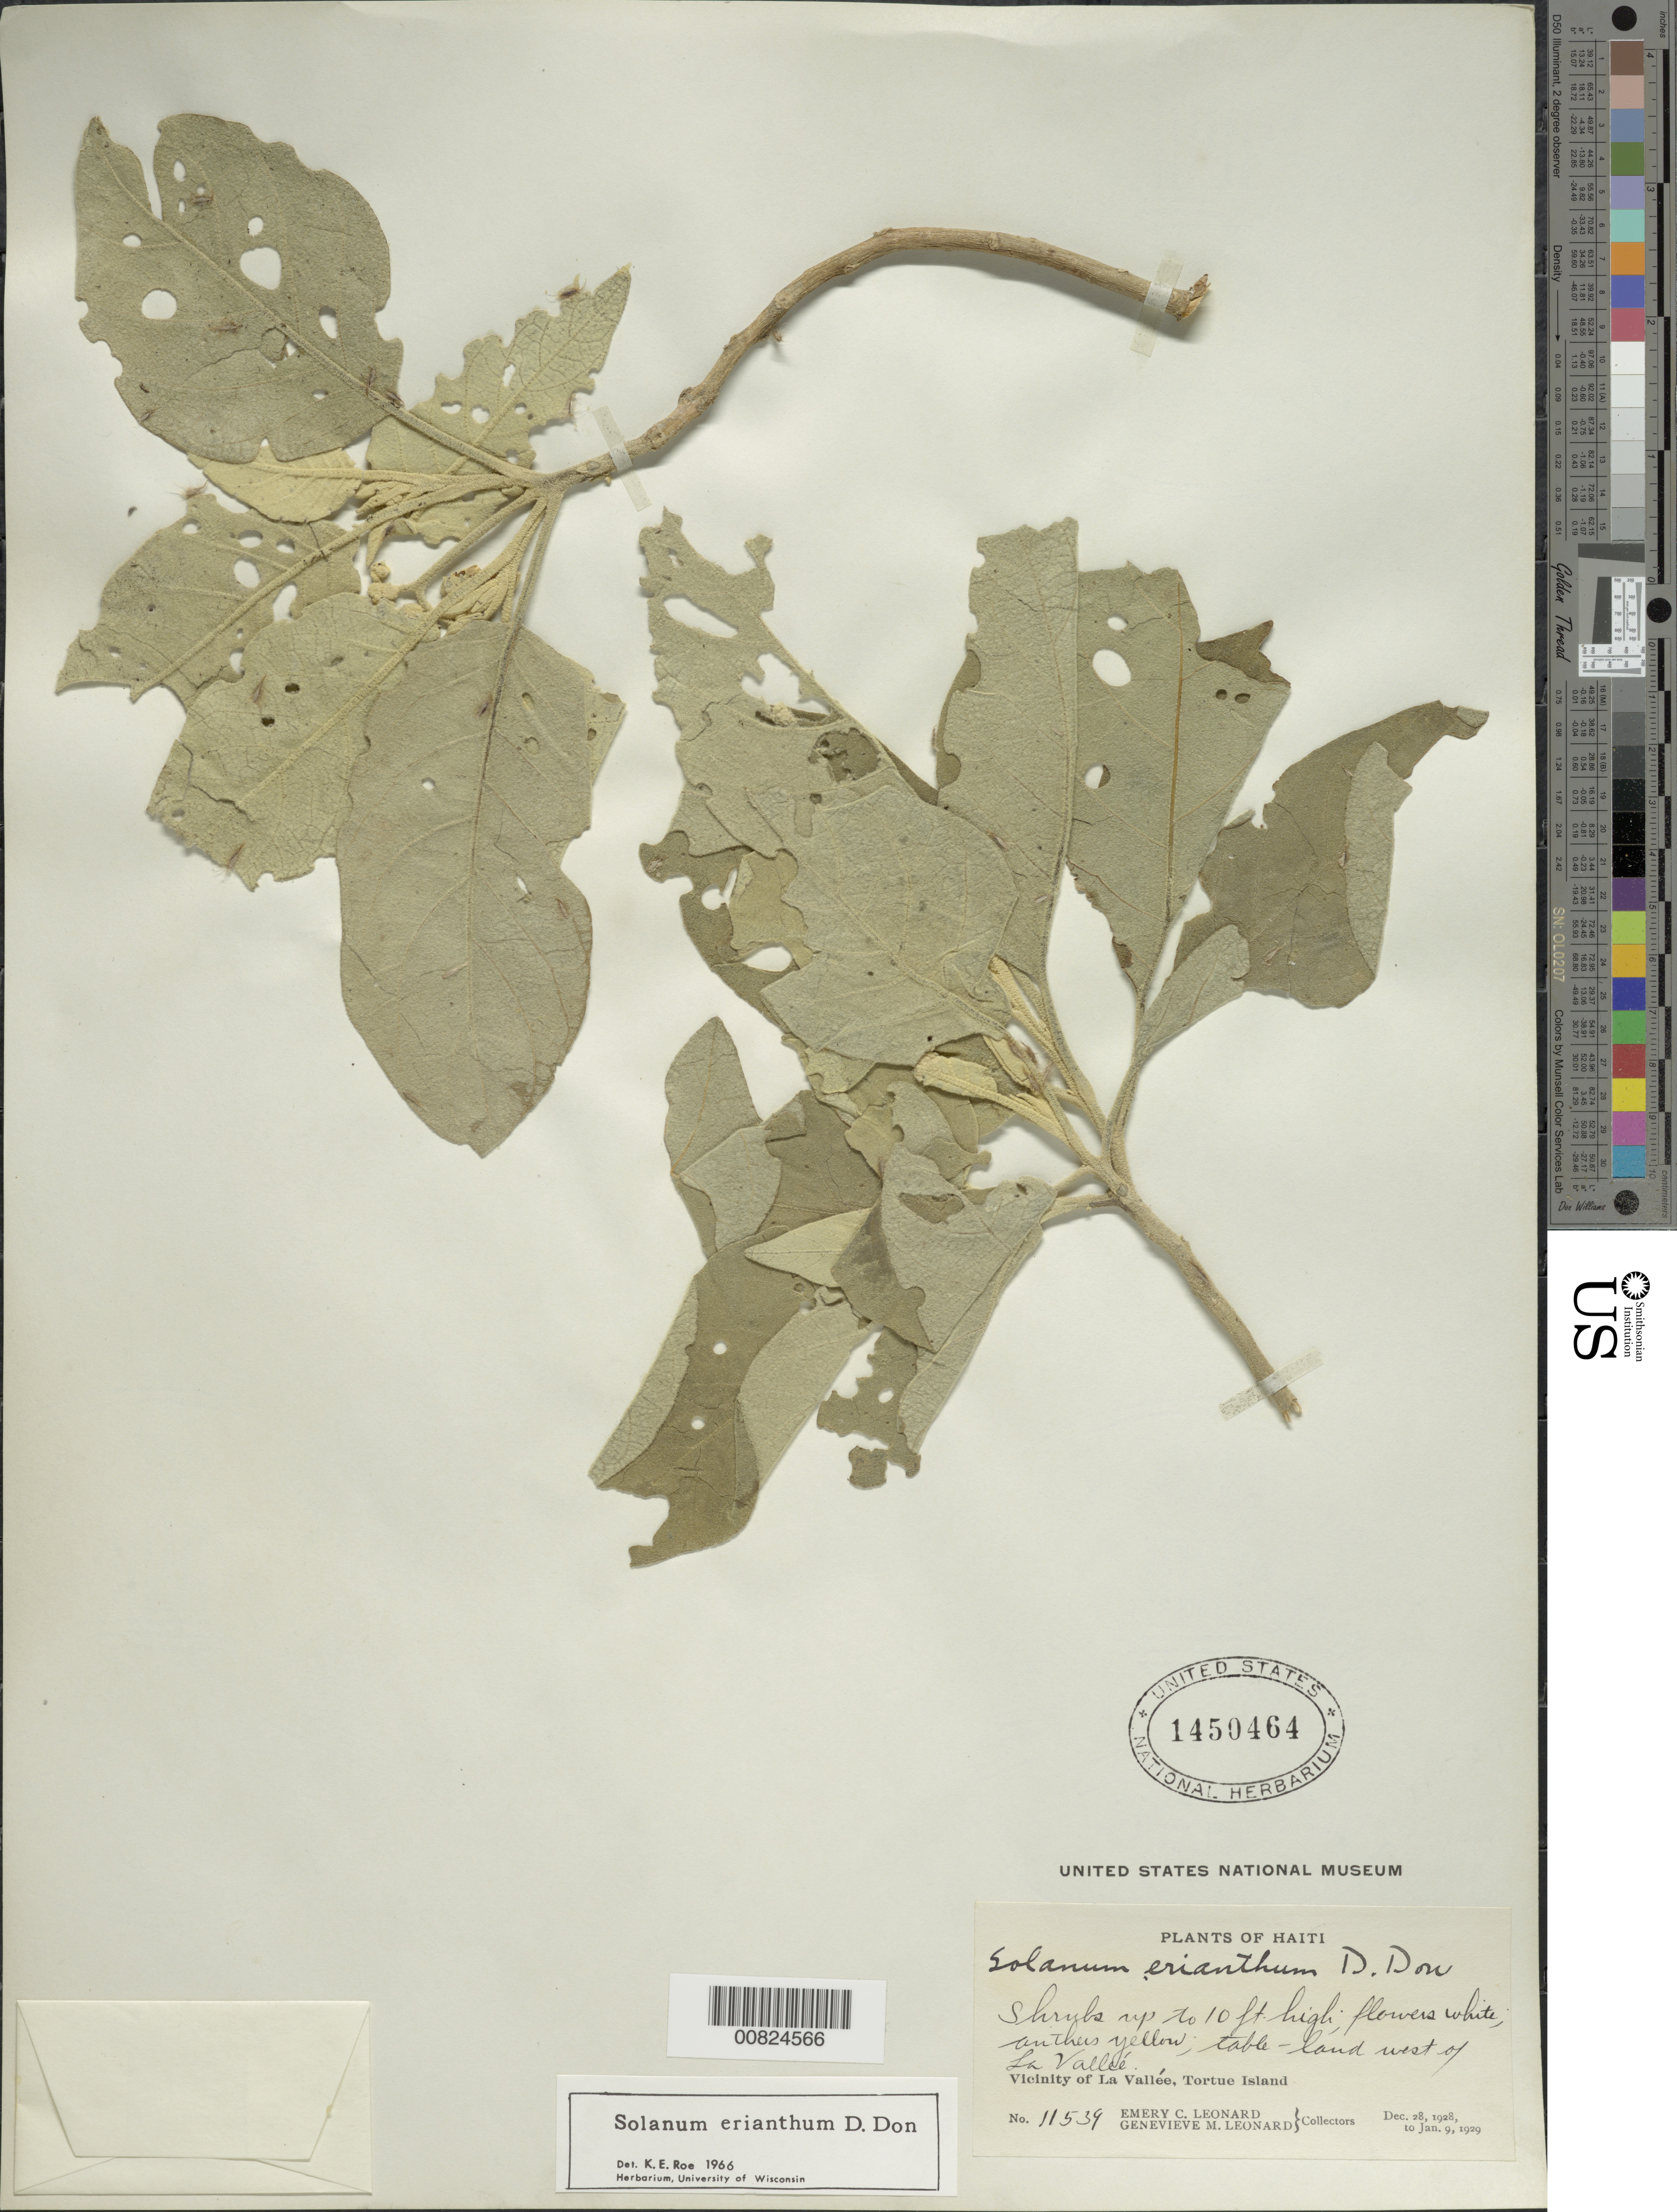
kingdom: Plantae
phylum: Tracheophyta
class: Magnoliopsida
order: Solanales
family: Solanaceae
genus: Solanum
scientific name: Solanum erianthum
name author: D. Don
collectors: E. C. Leonard & G. M. Leonard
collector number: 11539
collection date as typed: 28 Dec 1928 to 09 Jan 1929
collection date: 1928-12-28/1929-01-09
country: Haiti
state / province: Nord-Ouest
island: Île de la Tortue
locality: Vicinity of La Vallée, table-land W of city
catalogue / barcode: US 1450464